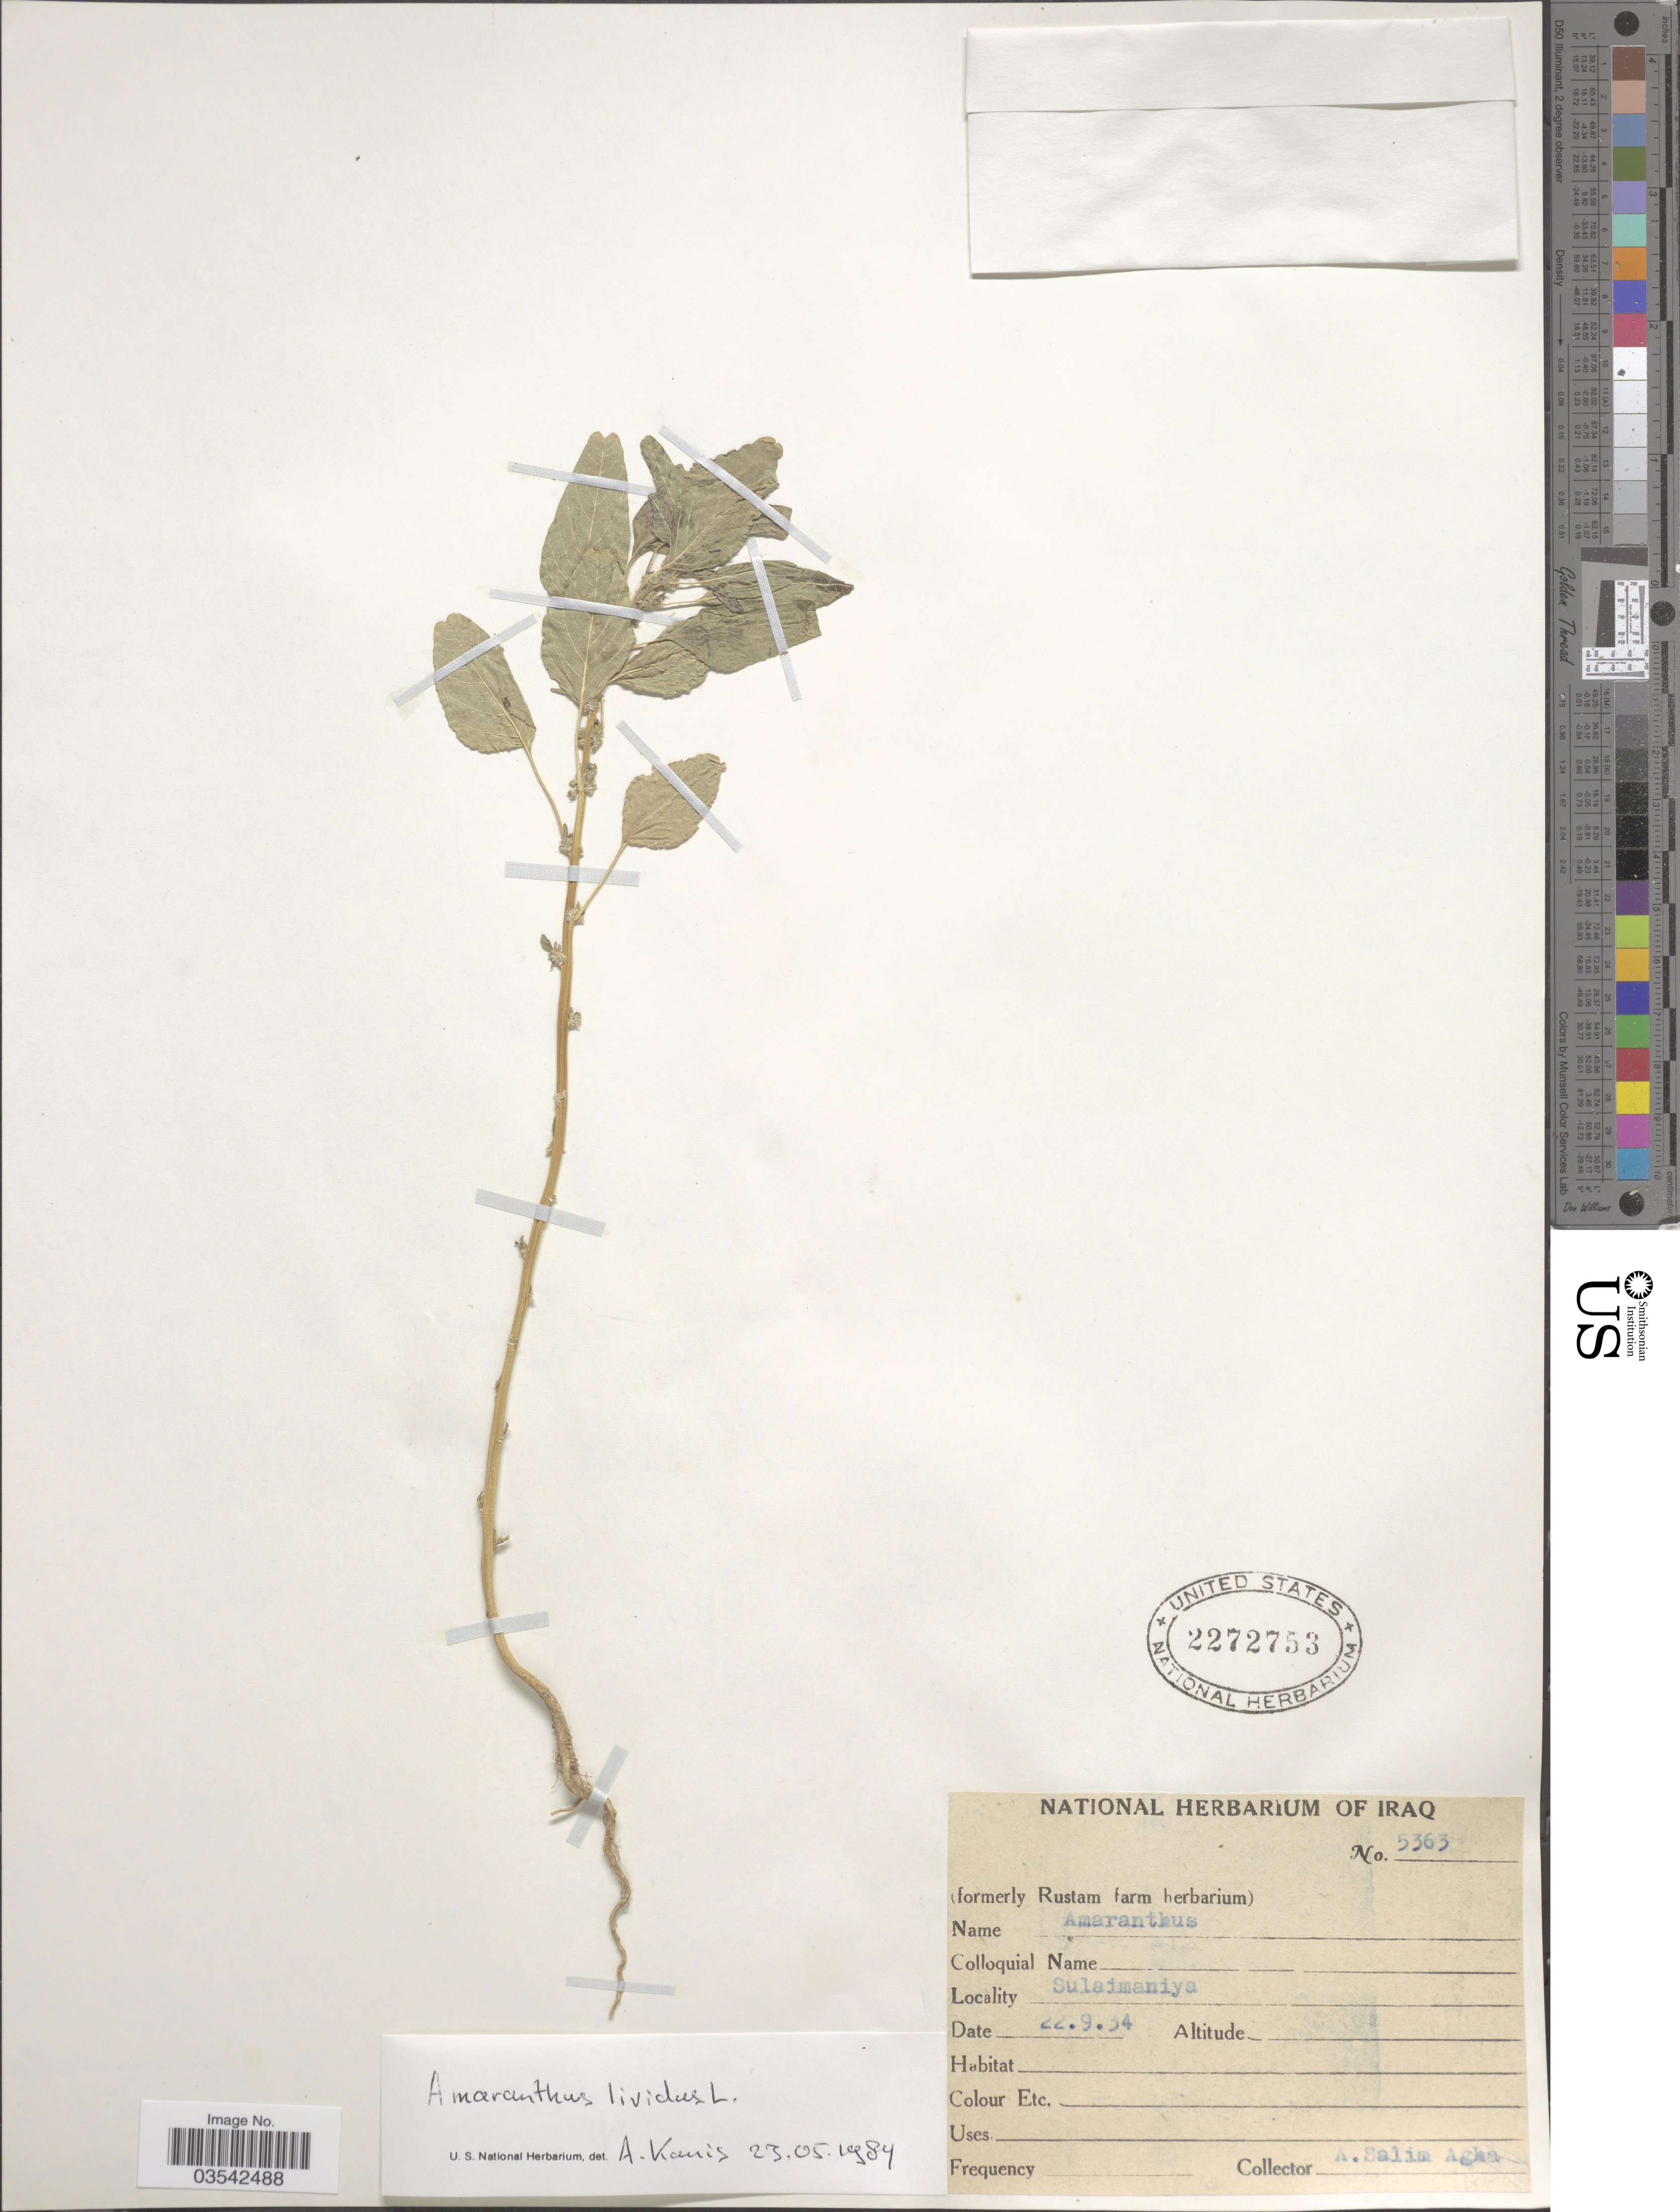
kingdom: Plantae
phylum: Tracheophyta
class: Magnoliopsida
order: Caryophyllales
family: Amaranthaceae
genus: Amaranthus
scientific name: Amaranthus lividus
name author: L.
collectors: Abd Majid Salim Agha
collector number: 5363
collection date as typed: Transcribed d/m/y: 22/9/34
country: Iraq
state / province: As Sulaymānīyah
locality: Sulaimaniya.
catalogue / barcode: US 2272753